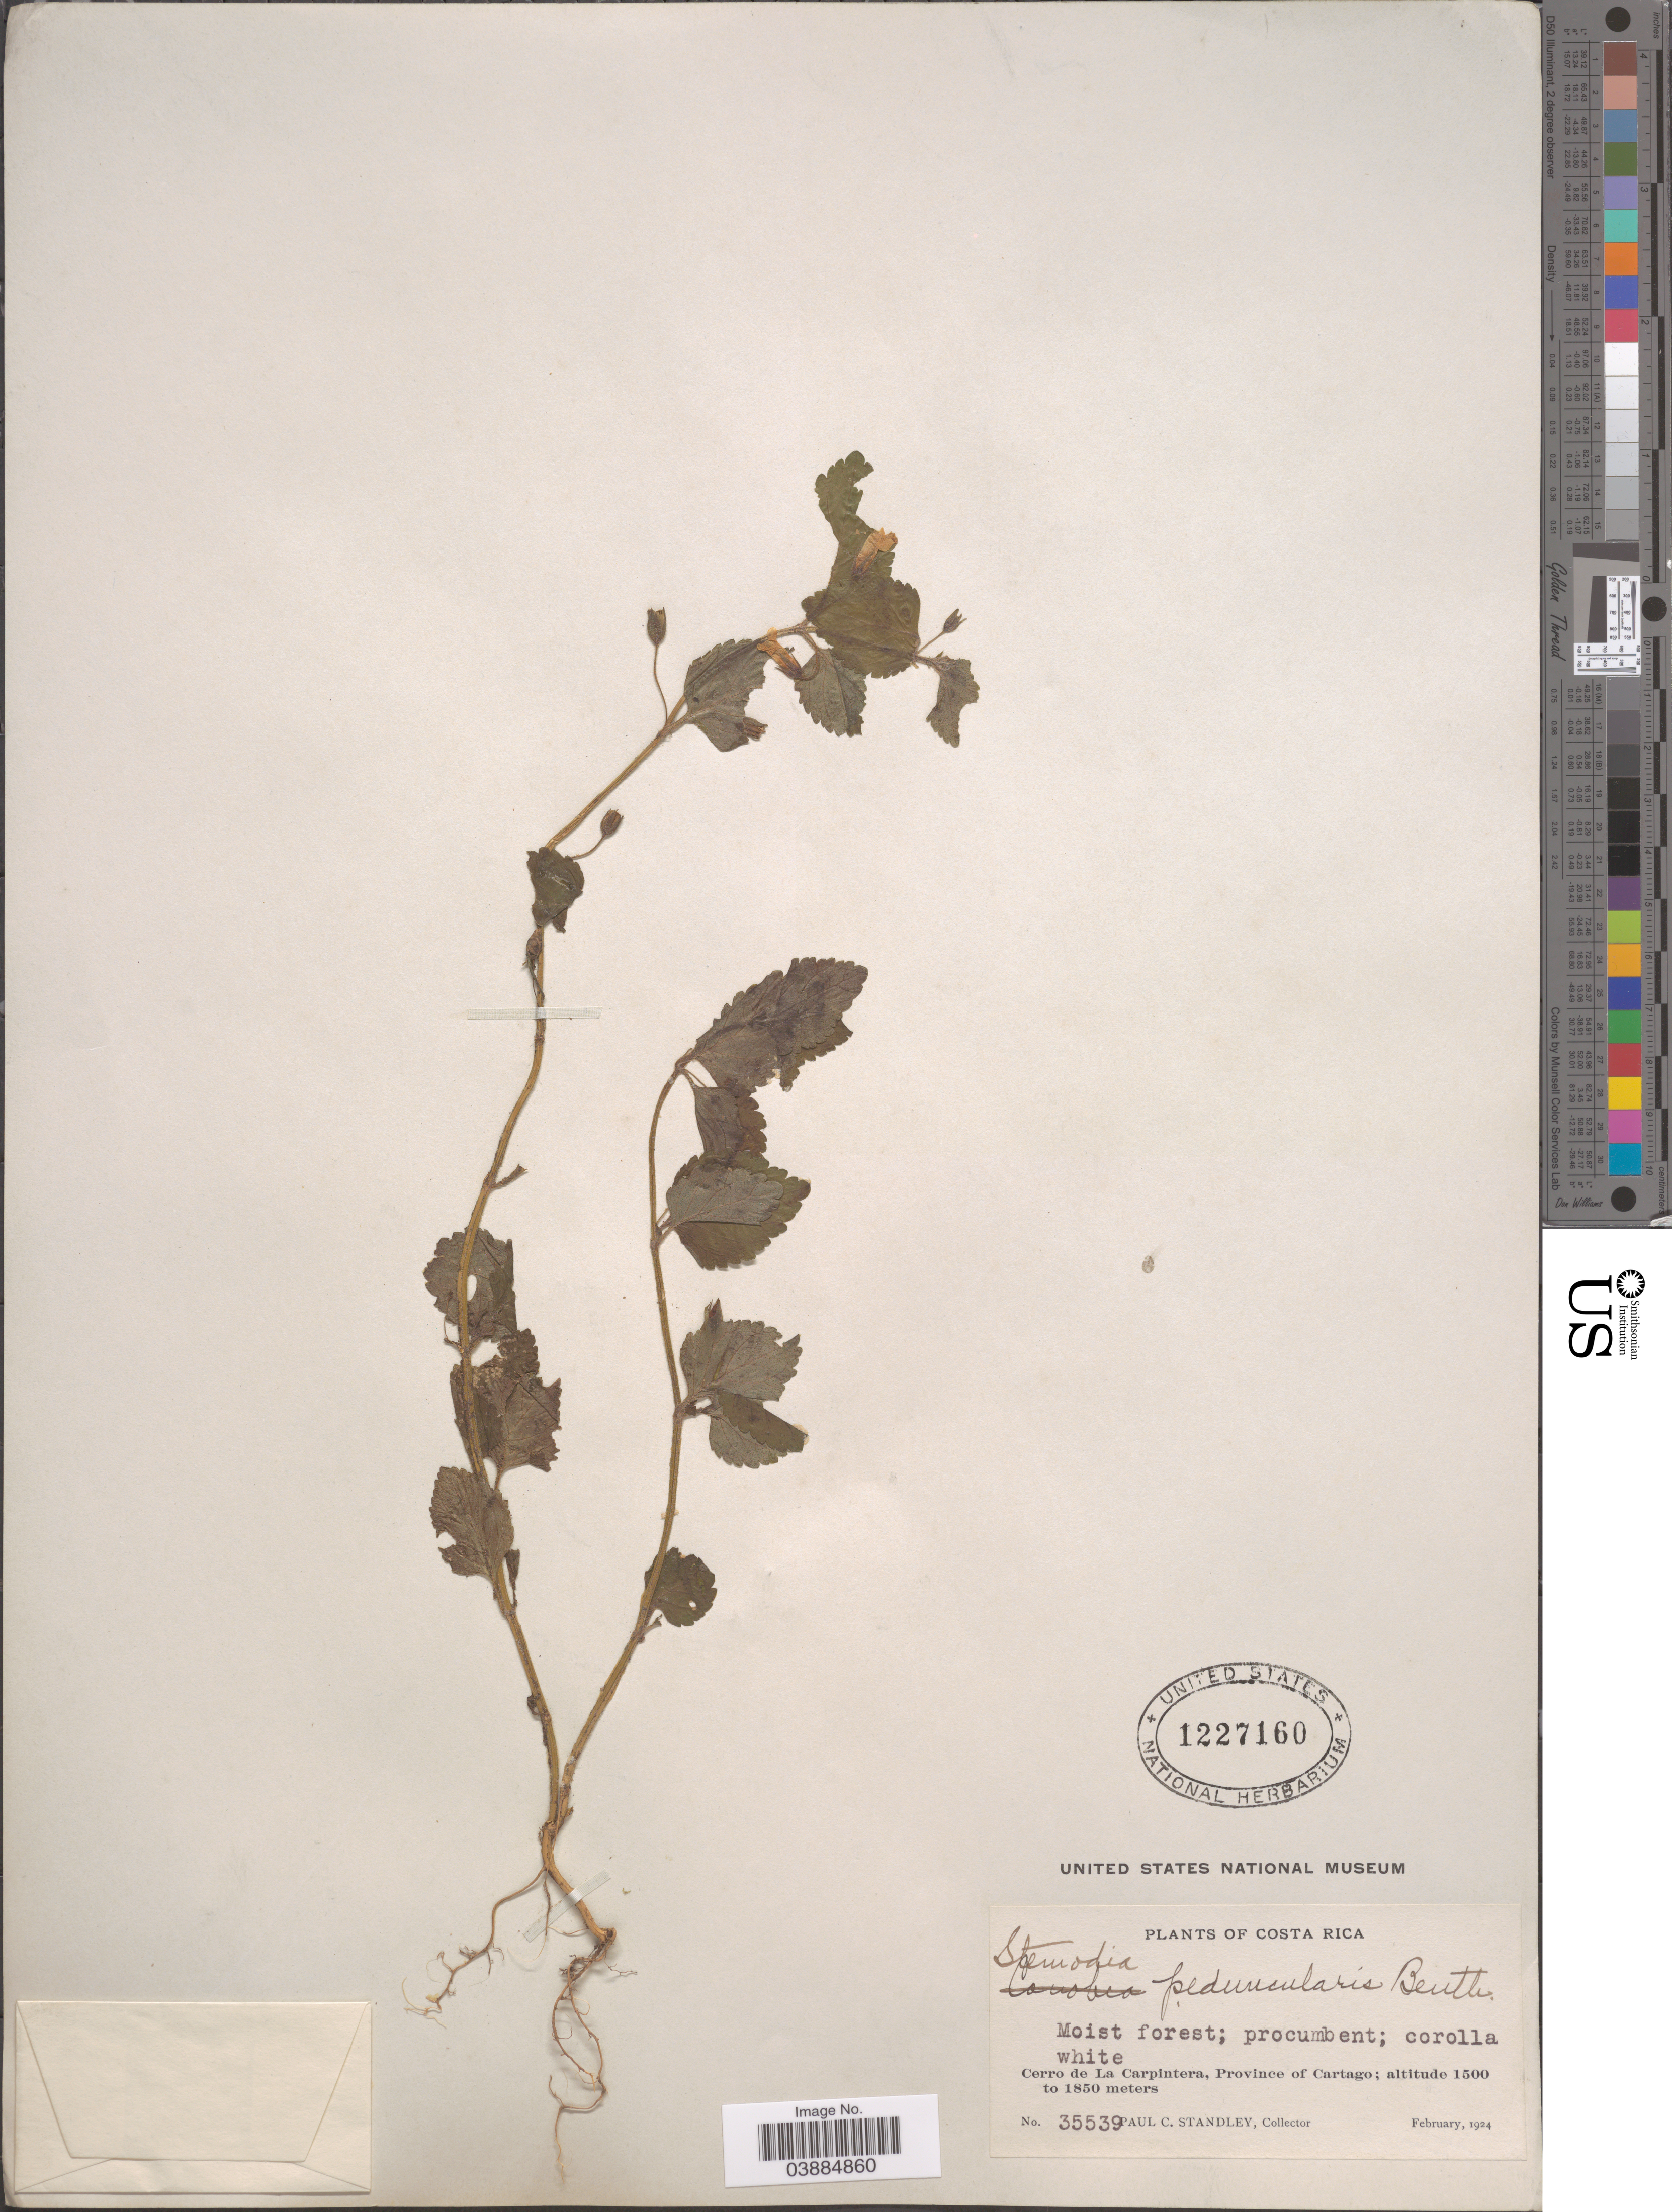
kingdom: Plantae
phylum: Tracheophyta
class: Magnoliopsida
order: Lamiales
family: Plantaginaceae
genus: Stemodia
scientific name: Stemodia peduncularis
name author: Benth.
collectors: P. C. Standley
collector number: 35539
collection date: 1924-02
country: Costa Rica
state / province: Cartago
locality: Cerro de La Carpintera.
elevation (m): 1500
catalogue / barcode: US 1227160